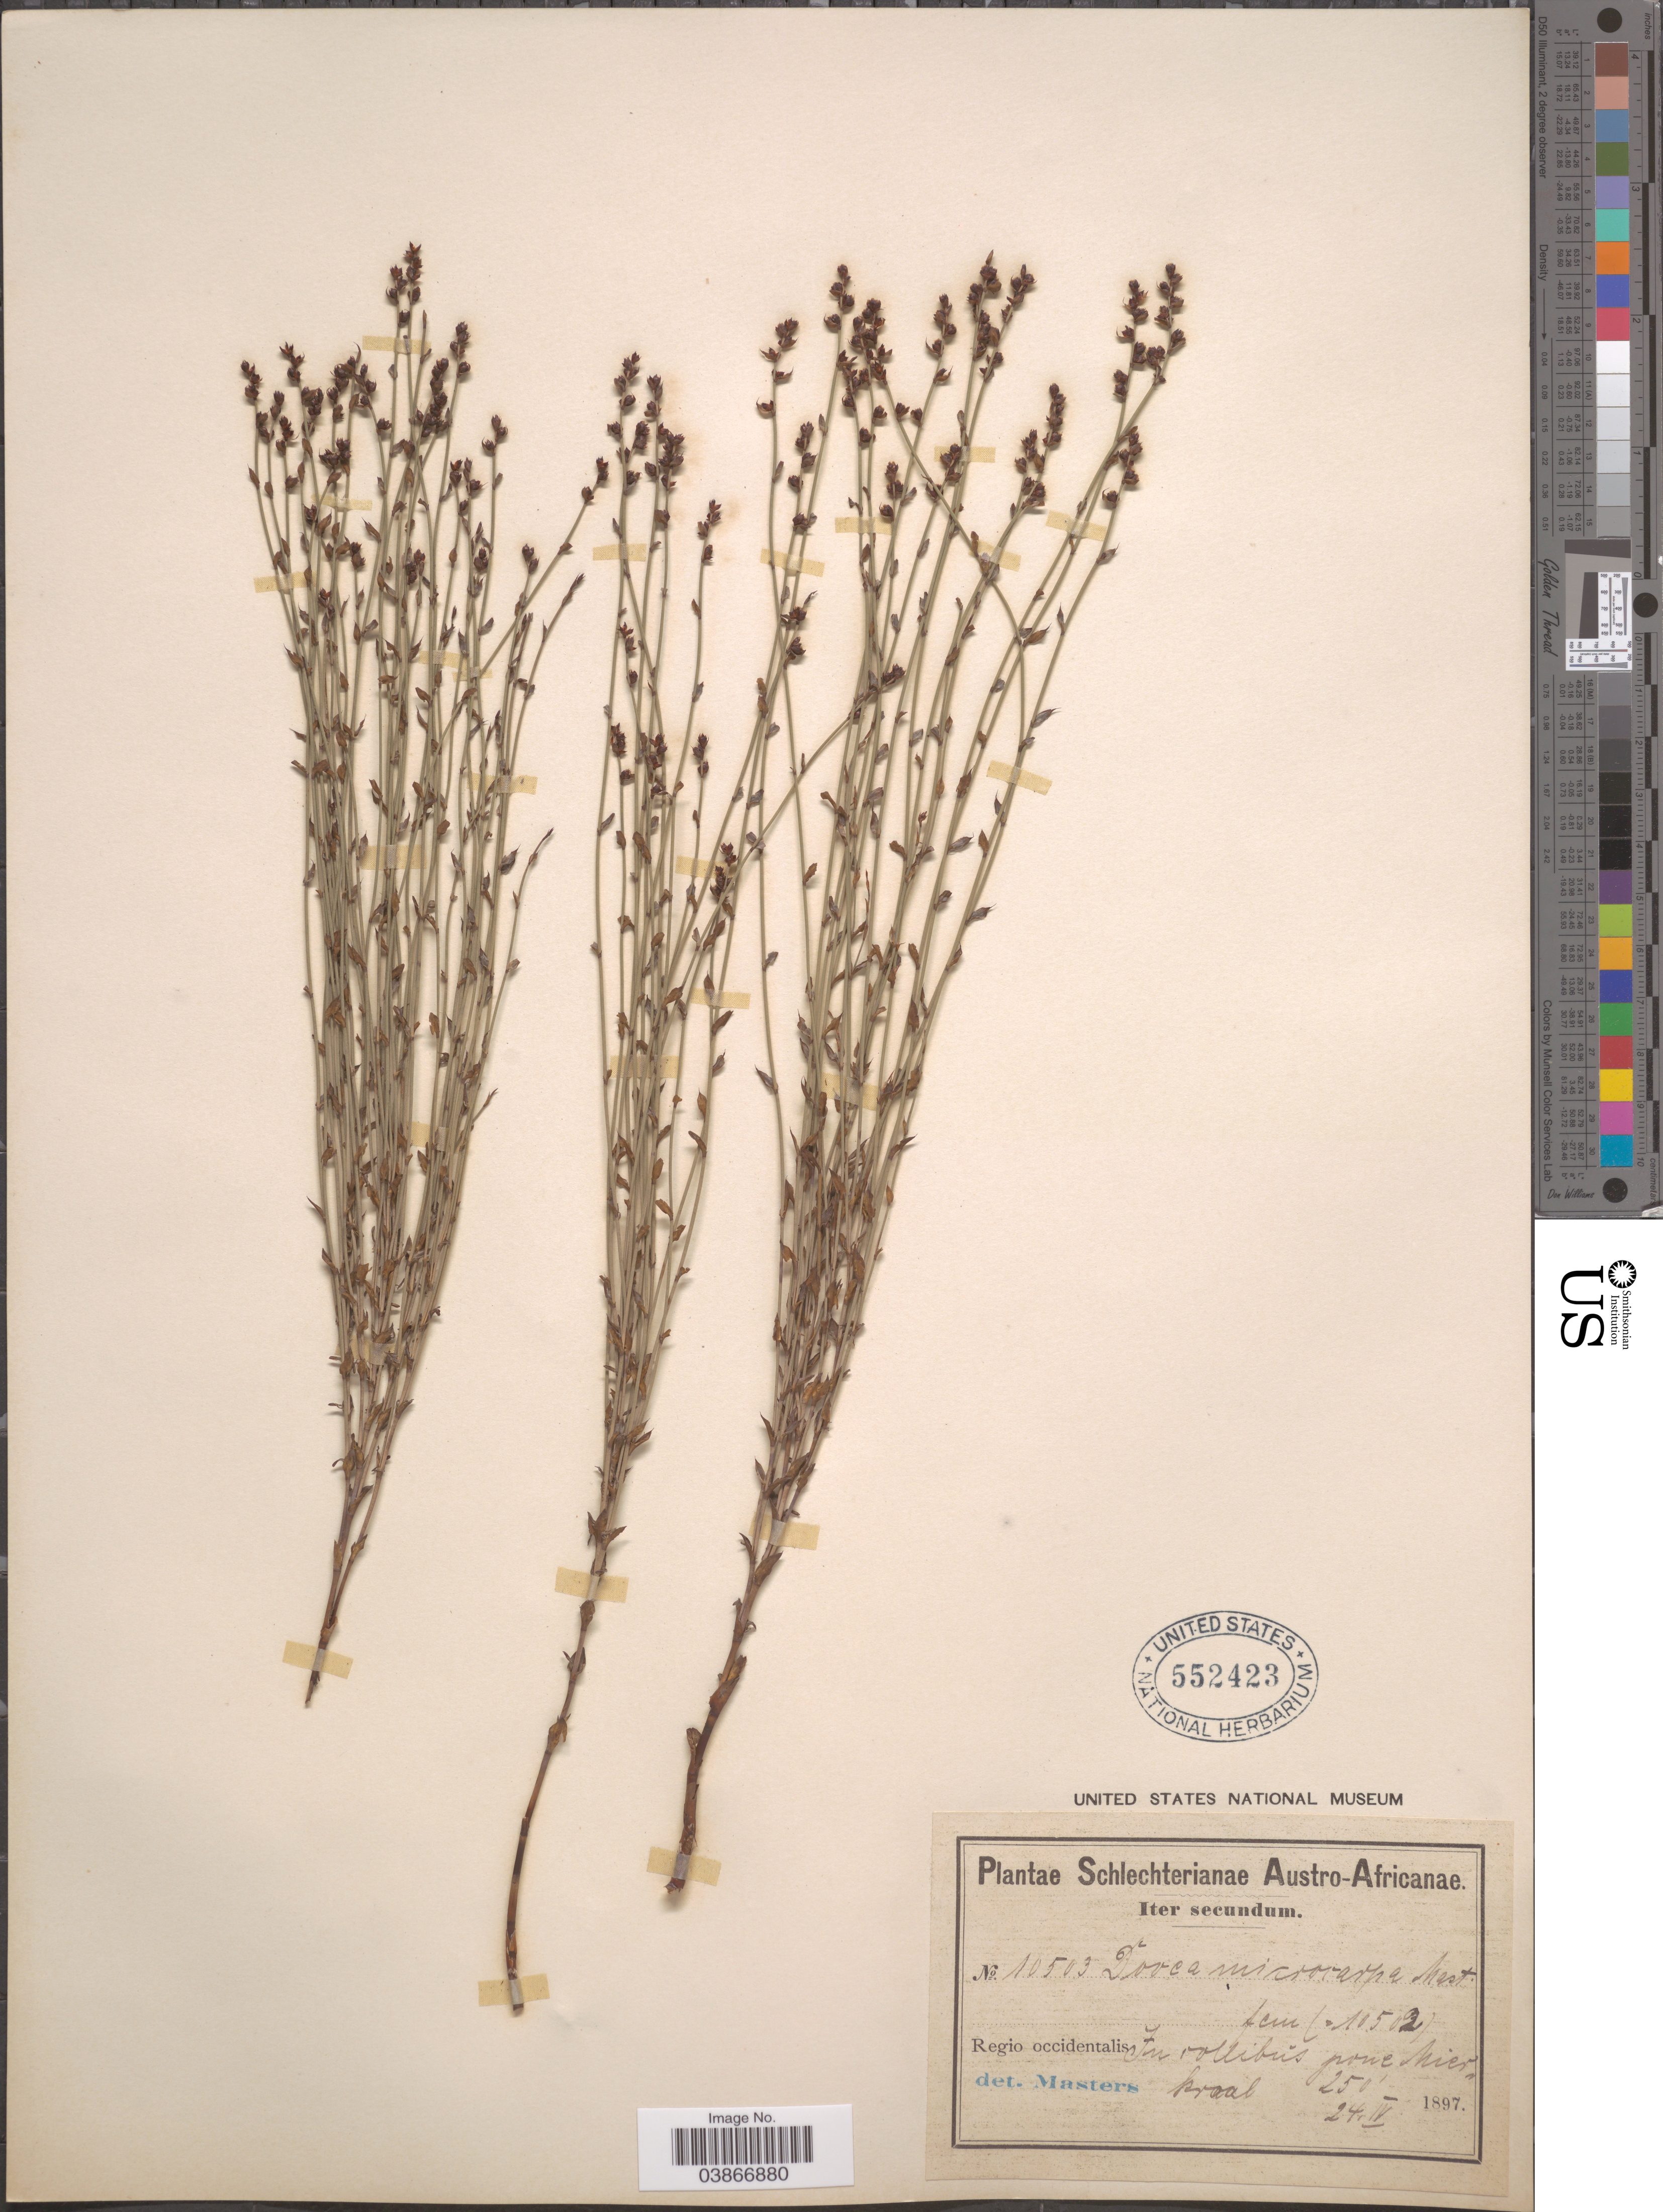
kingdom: Plantae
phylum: Tracheophyta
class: Liliopsida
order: Poales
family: Restionaceae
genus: Elegia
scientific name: Elegia microcarpa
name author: (Kunth) Moline & H.P. Linder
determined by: Strong, Mark T., (BOT), Smithsonian Institution - National Museum of Natural History (UNITED STATES)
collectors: Schlechter, --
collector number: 10503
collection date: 1897-04-24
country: South Africa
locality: Austro-Africanae. Regio occidentalis. In collibȗs prone Mierkraal.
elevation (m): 76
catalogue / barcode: US 552423